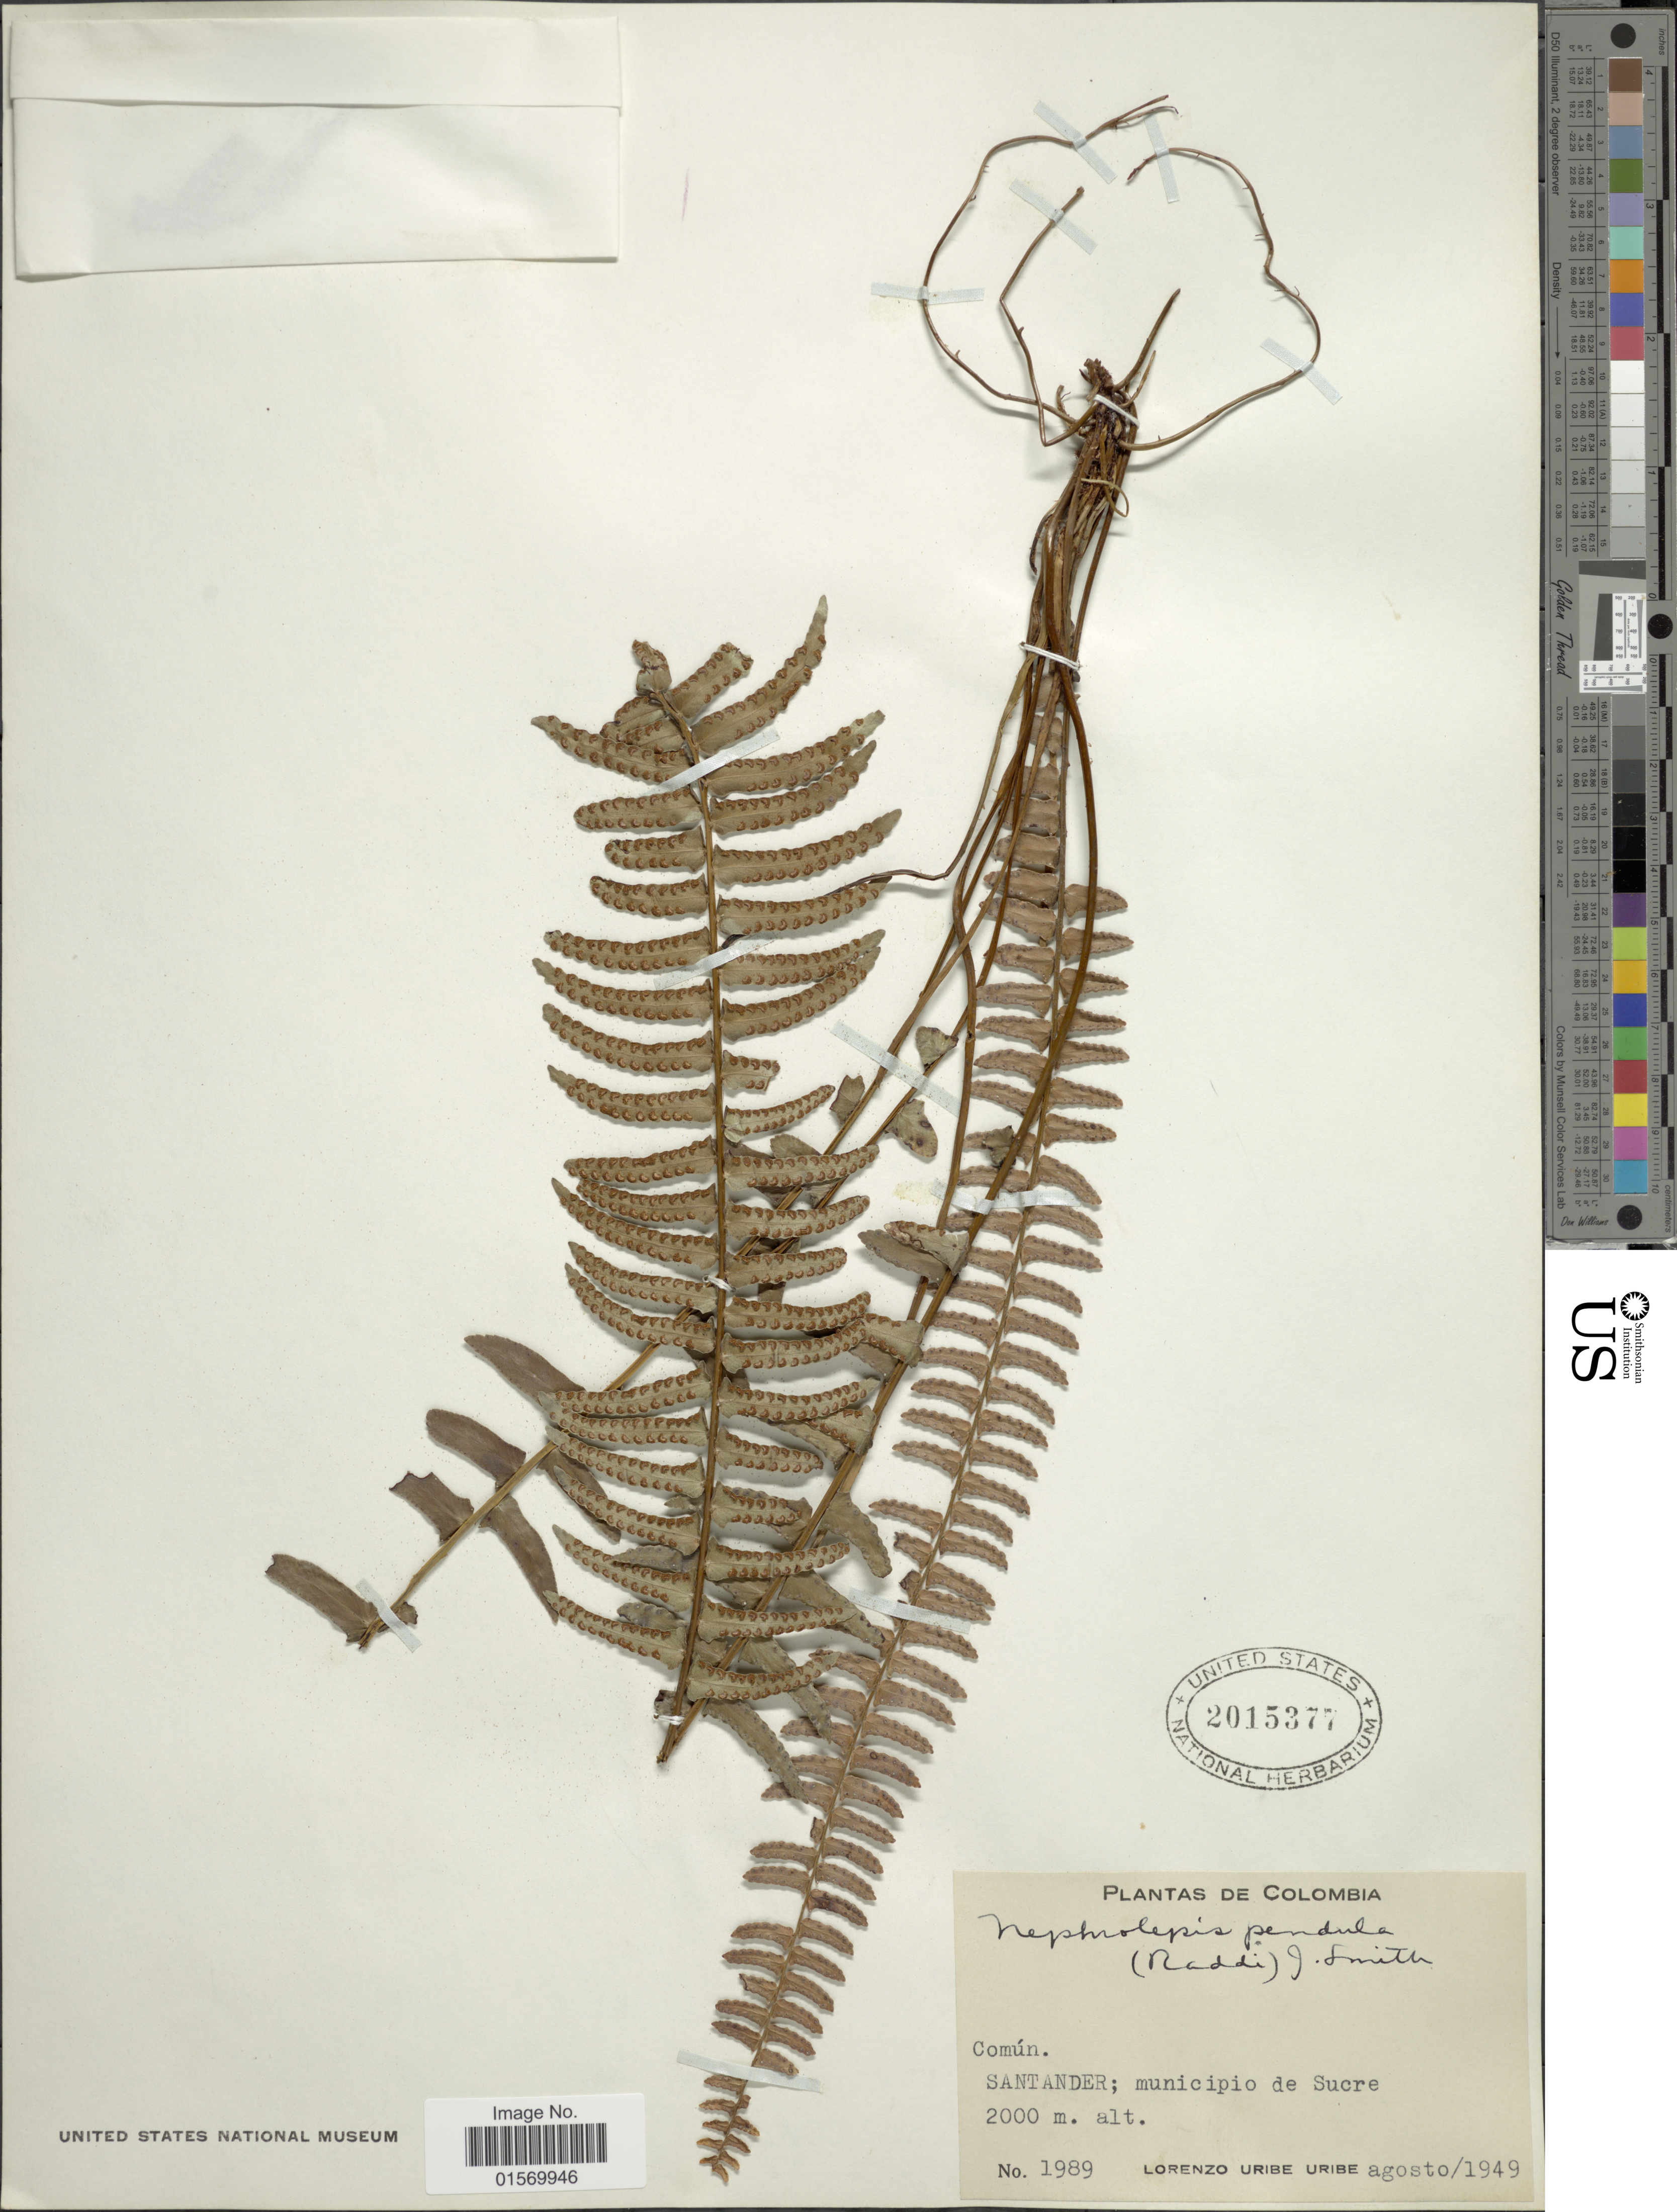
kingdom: Plantae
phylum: Tracheophyta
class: Polypodiopsida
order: Polypodiales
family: Nephrolepidaceae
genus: Nephrolepis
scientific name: Nephrolepis pendula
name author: (Raddi) J. Sm.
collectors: L. Uribe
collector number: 1989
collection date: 1949-08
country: Colombia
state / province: Santander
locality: Común, Municipio de Sucre.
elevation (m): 2000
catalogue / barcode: US 2015377